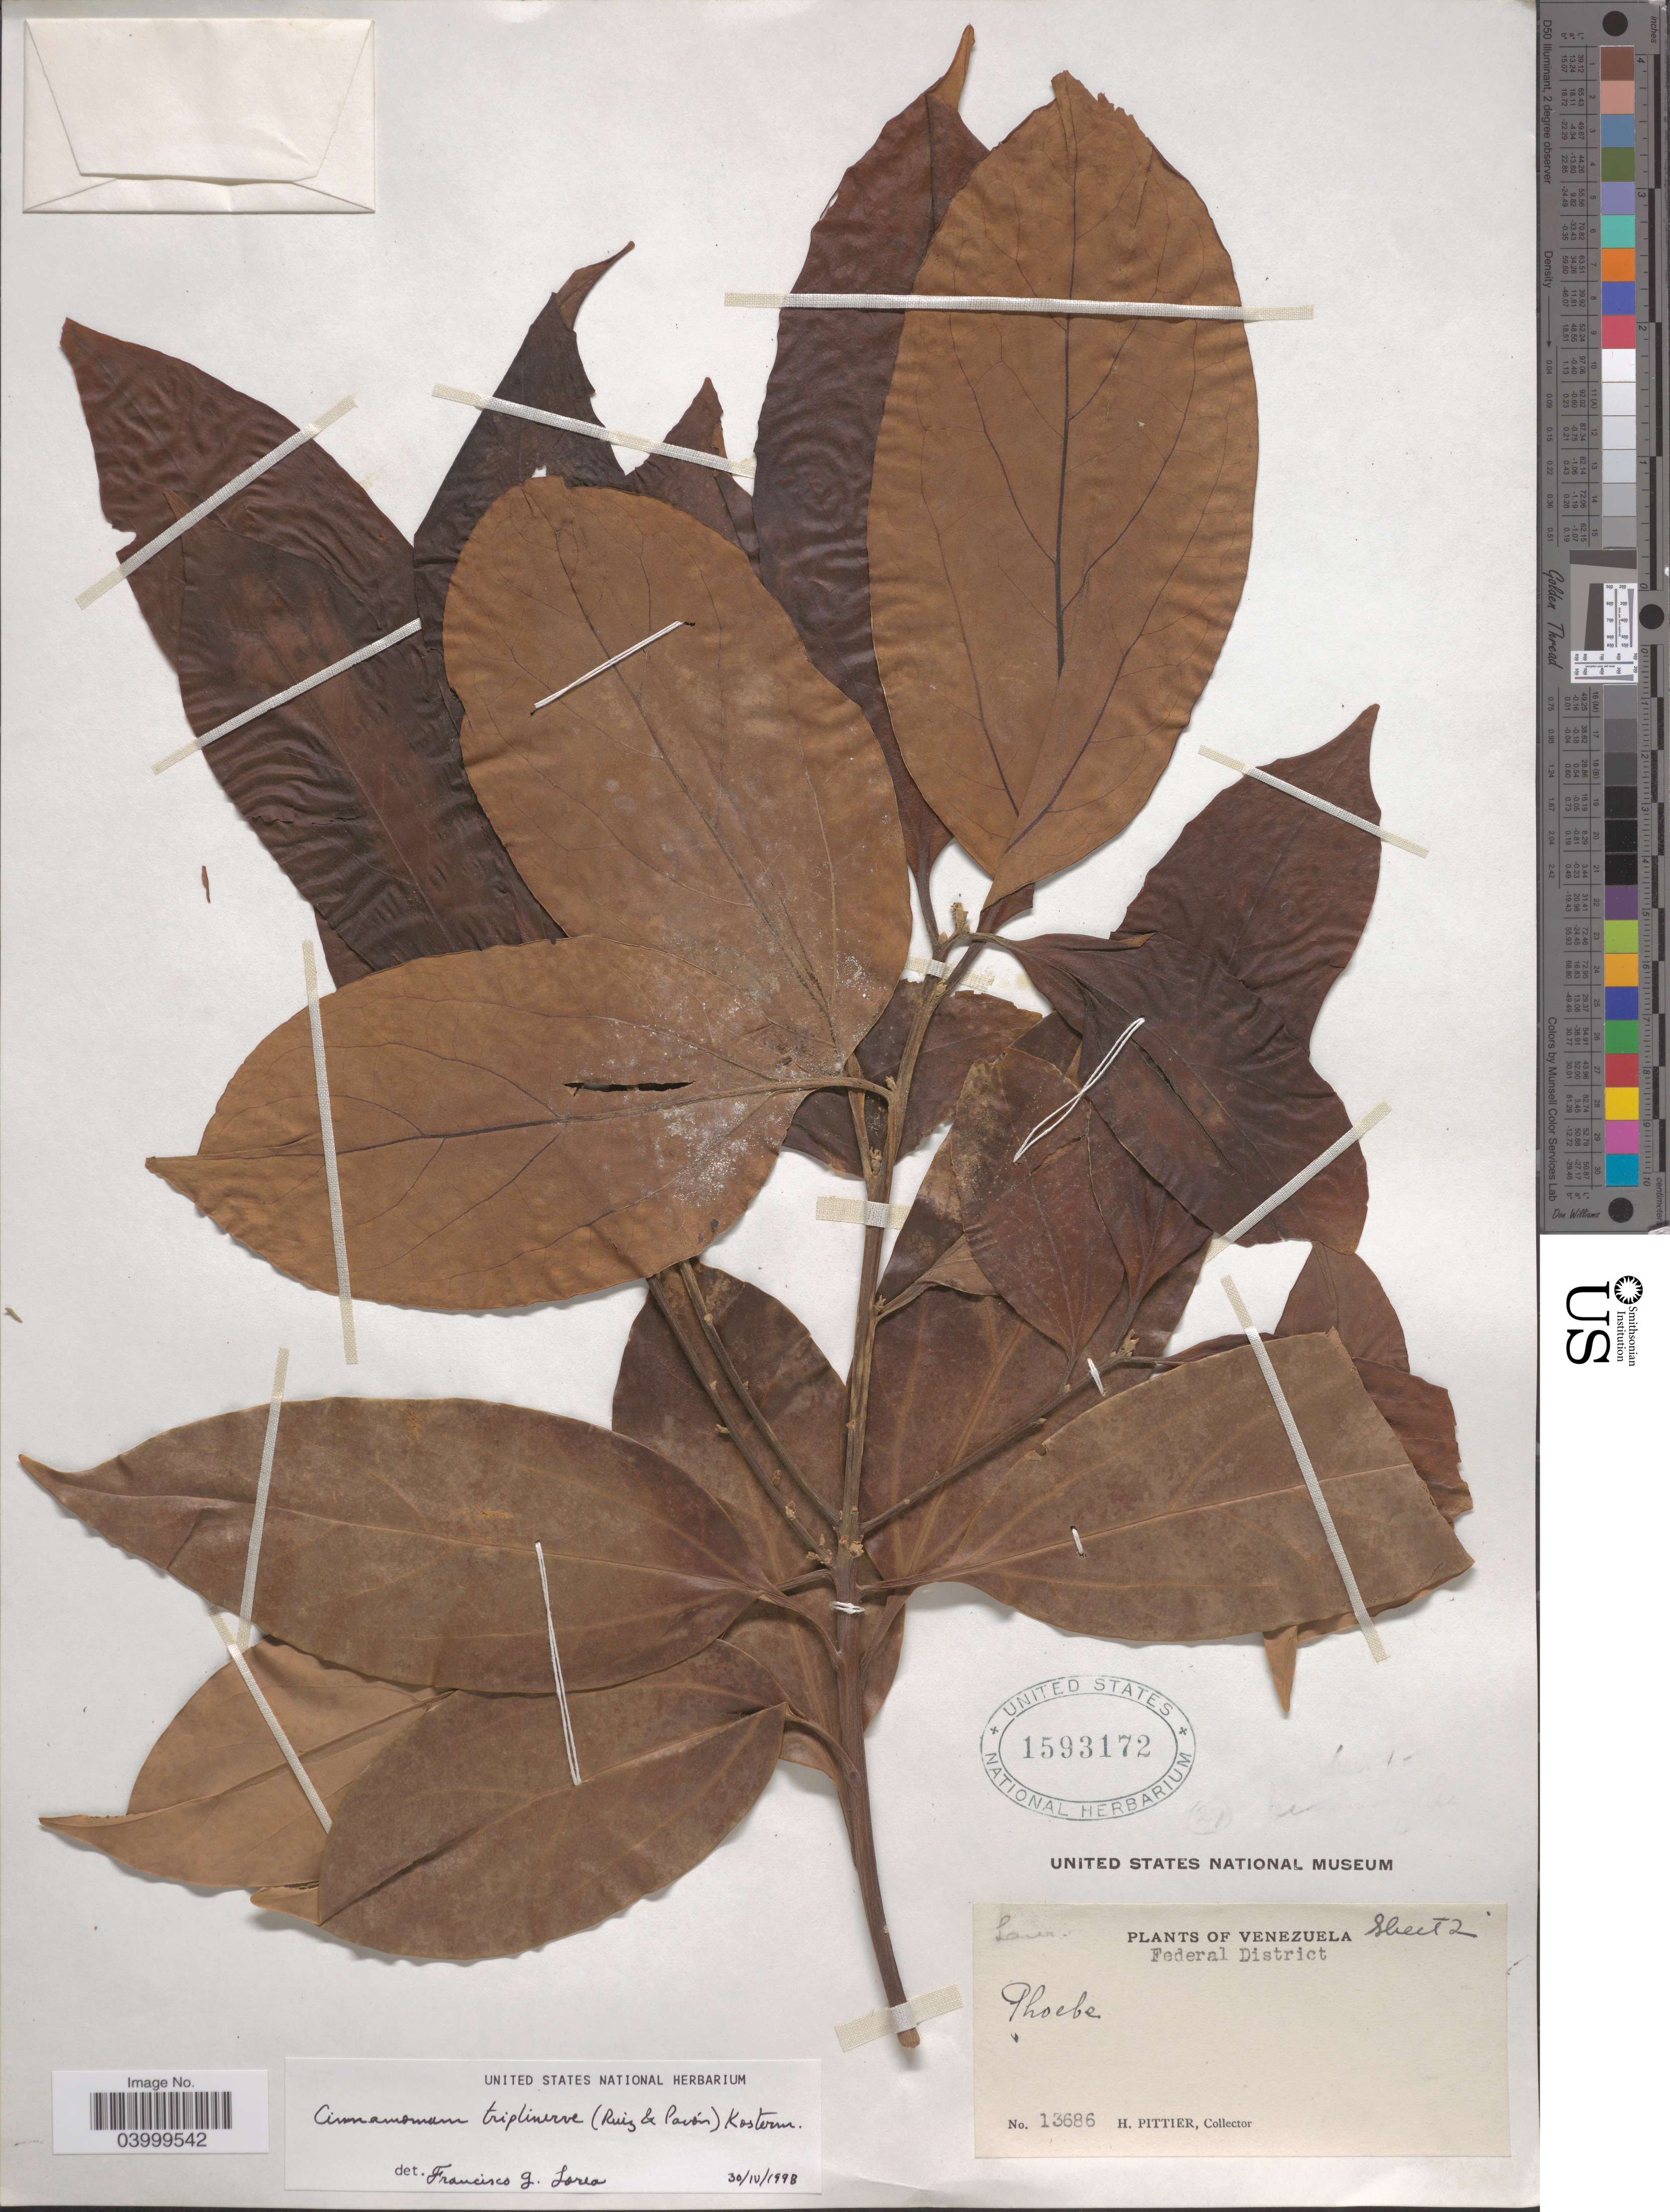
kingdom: Plantae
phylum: Tracheophyta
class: Magnoliopsida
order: Laurales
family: Lauraceae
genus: Cinnamomum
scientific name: Cinnamomum triplinerve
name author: (Ruiz & Pav.) Kosterm.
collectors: H. F. Pittier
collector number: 13686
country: Venezuela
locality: Federal District.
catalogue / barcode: US 1593172